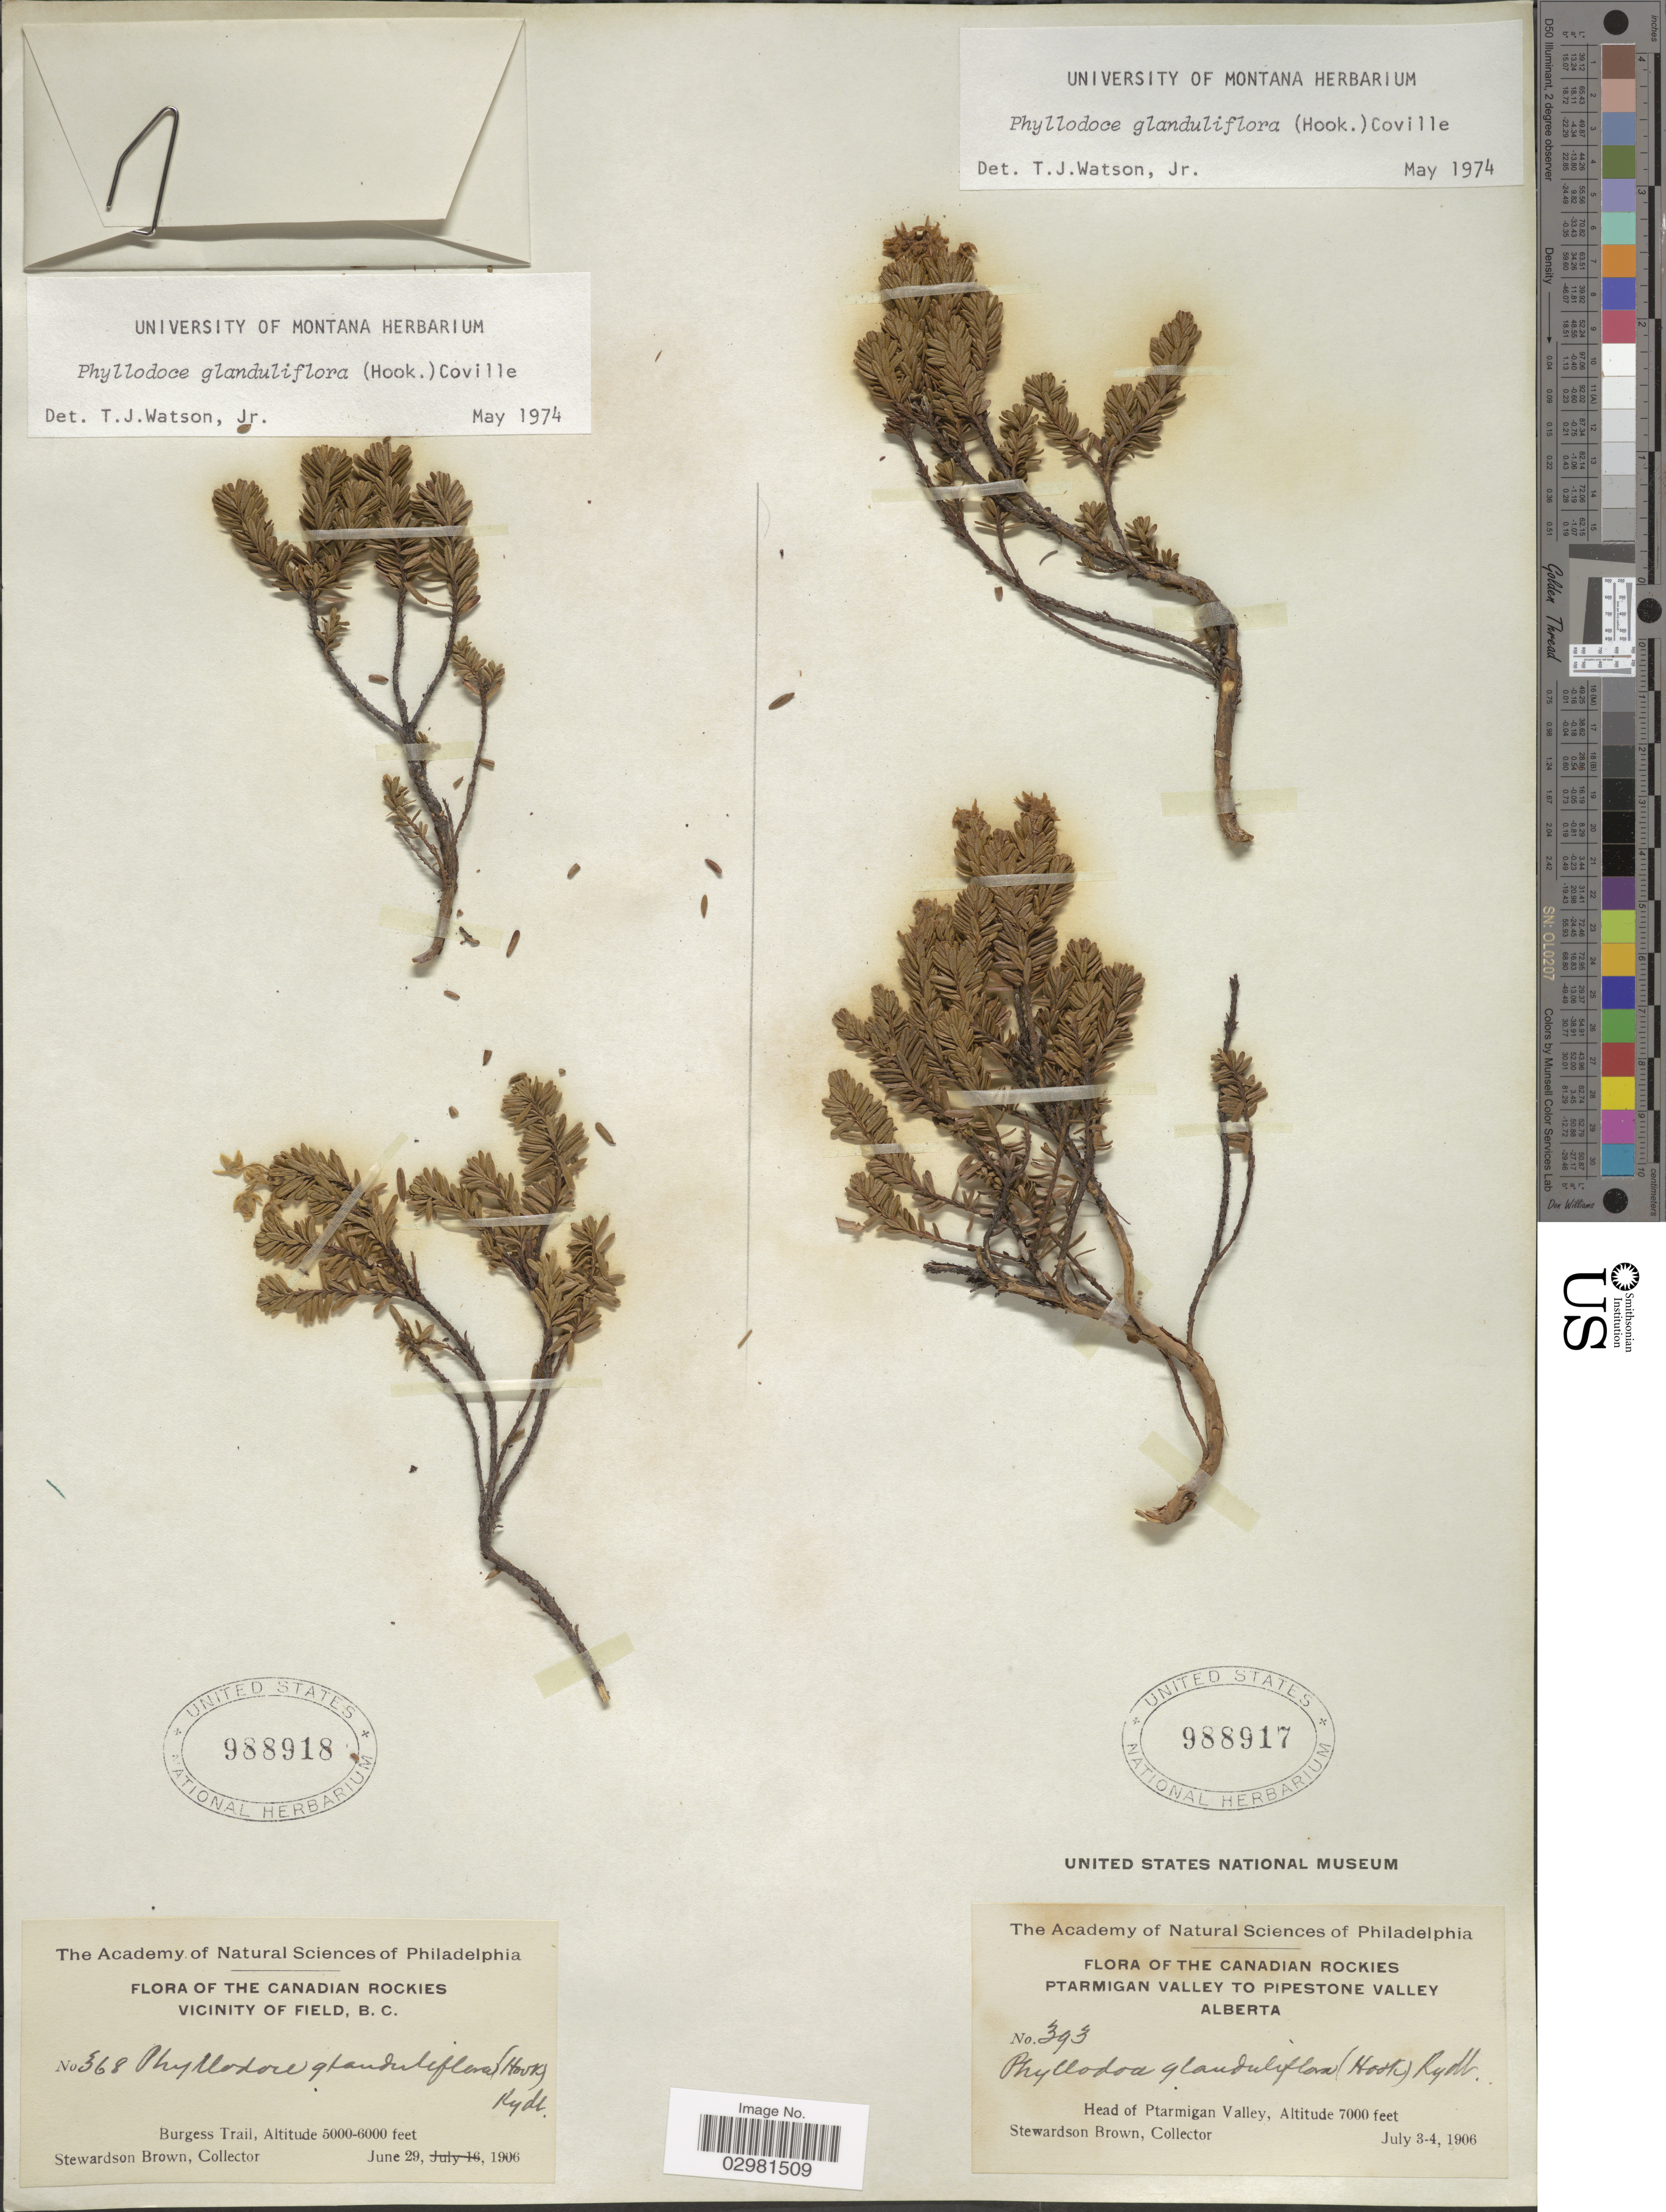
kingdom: Plantae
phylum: Tracheophyta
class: Magnoliopsida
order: Ericales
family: Ericaceae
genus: Phyllodoce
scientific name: Phyllodoce glanduliflora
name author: (Hook.) Coville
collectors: S. Brown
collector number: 368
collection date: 1906-06-29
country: Canada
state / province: British Columbia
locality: The Canadian Rockies, Vicinity of Field, B.C., Burgess Trail.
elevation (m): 1524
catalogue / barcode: US 988918